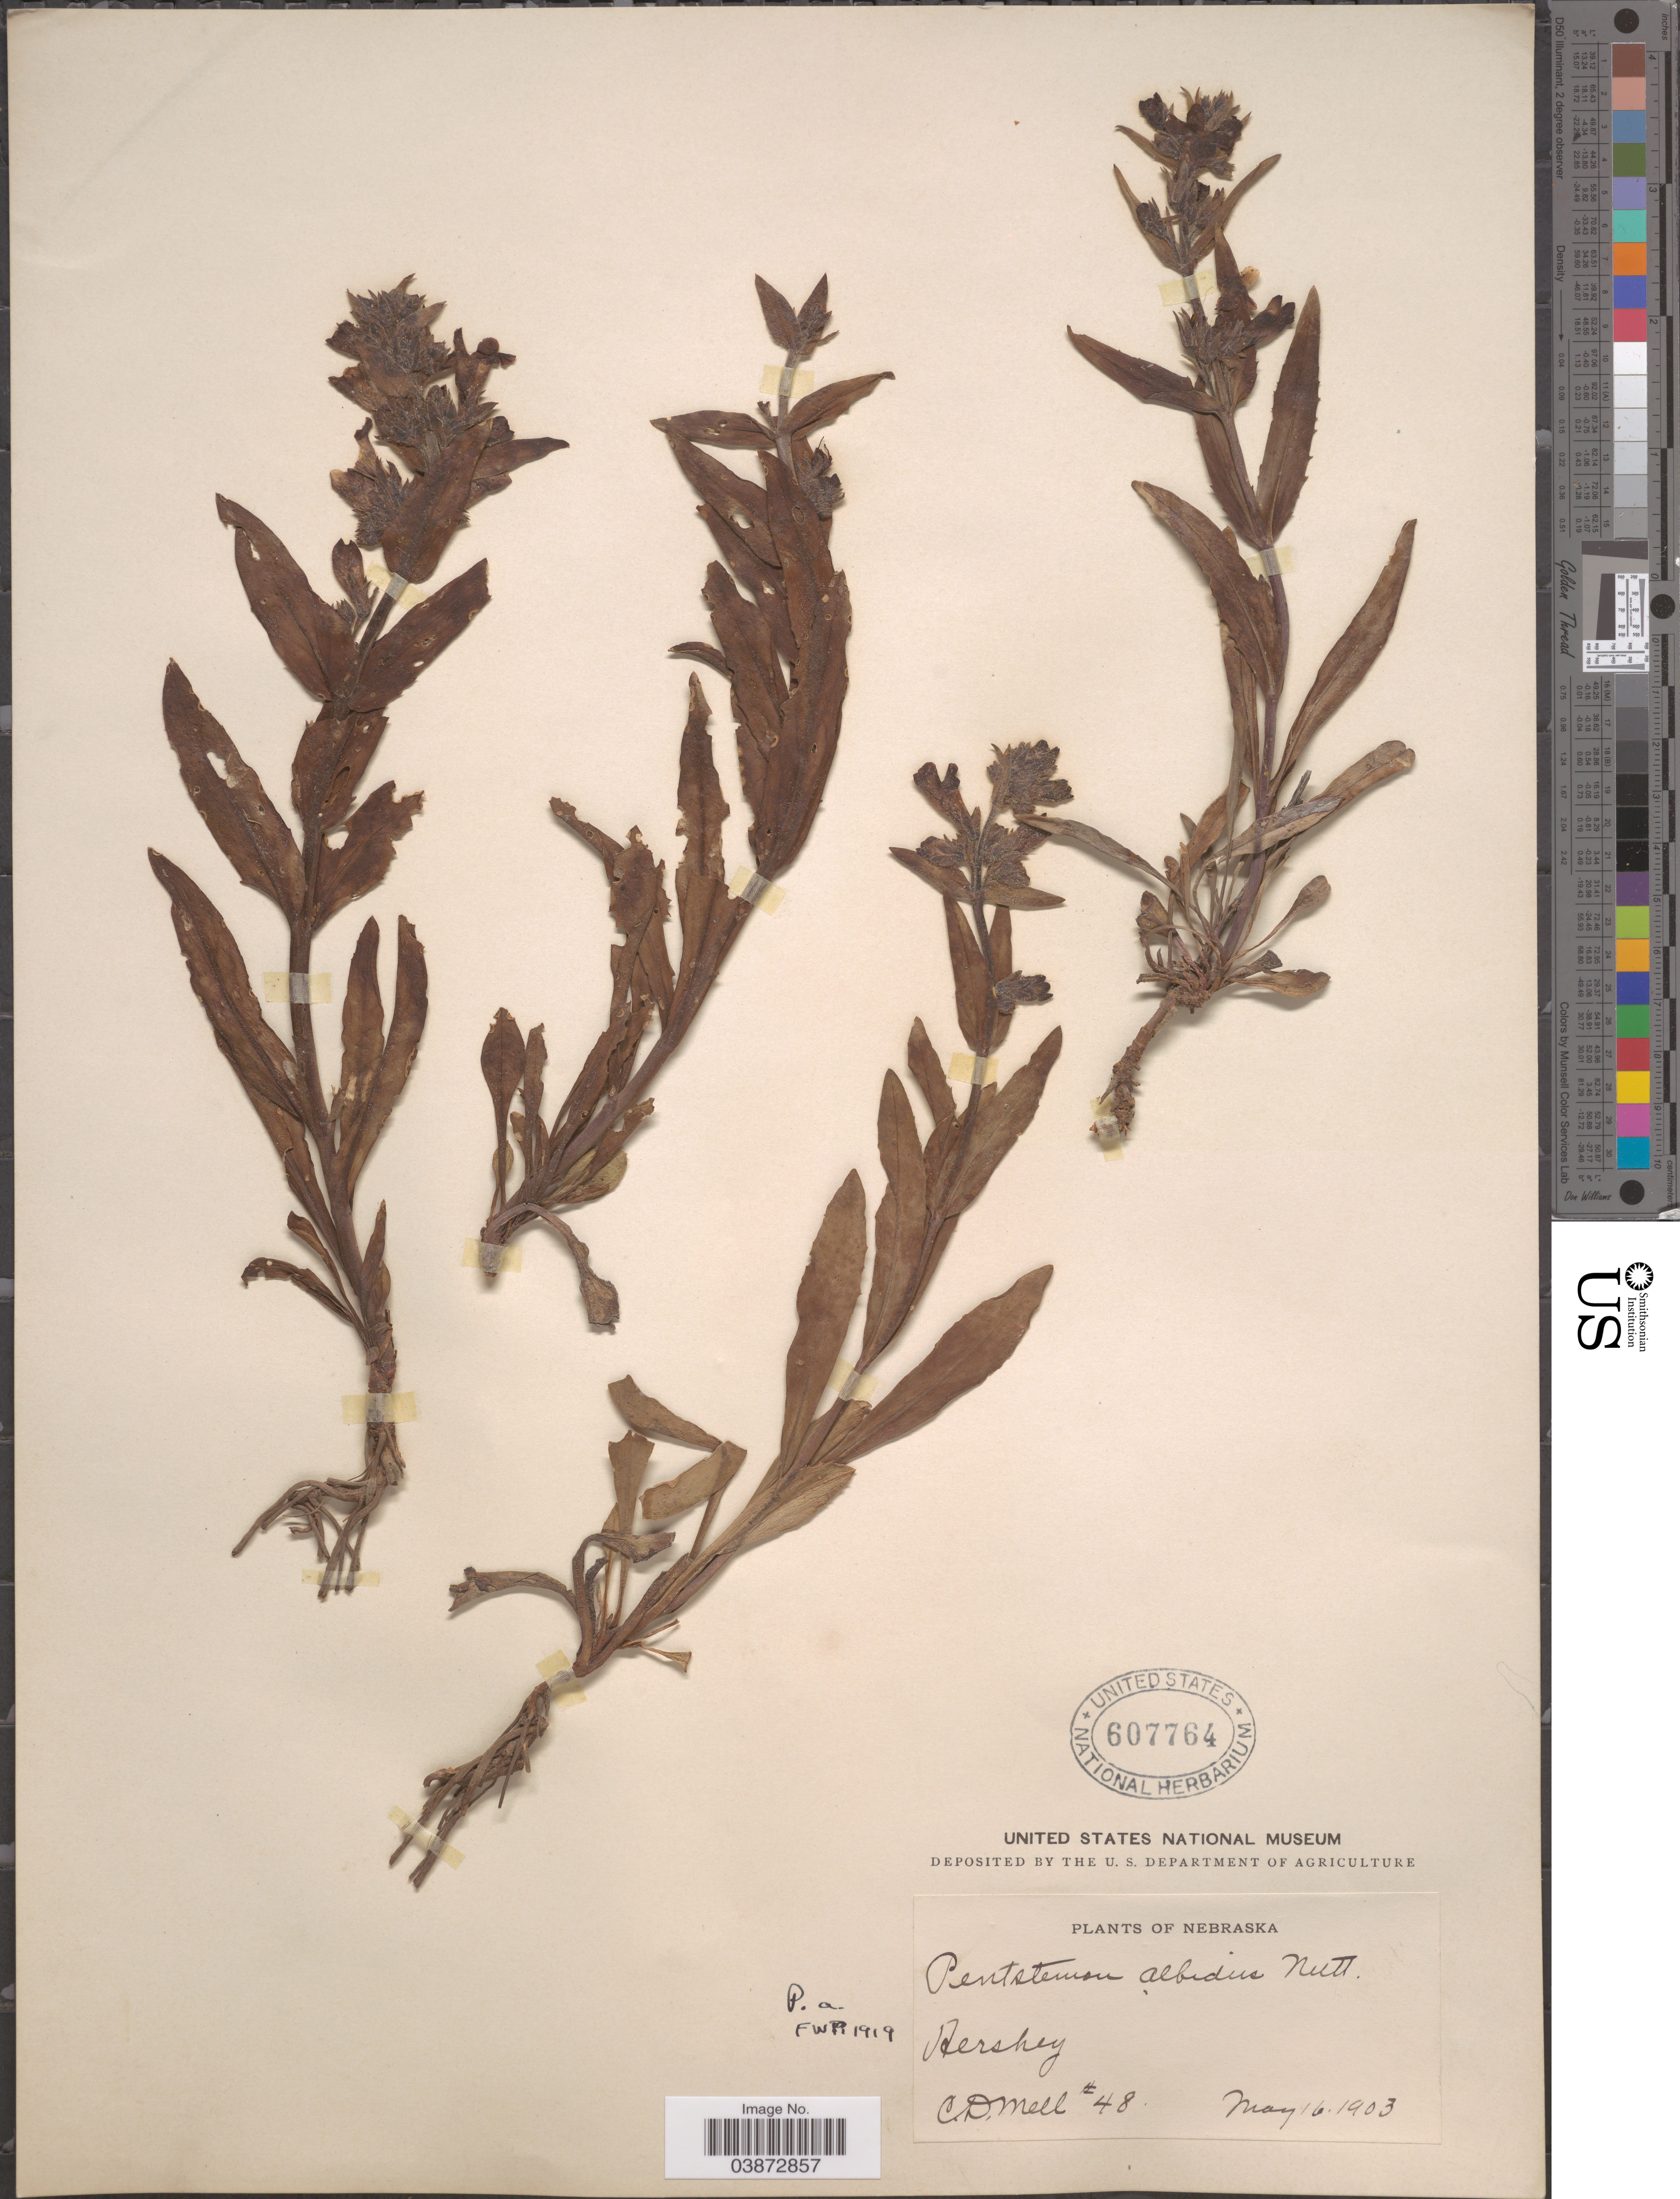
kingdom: Plantae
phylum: Tracheophyta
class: Magnoliopsida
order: Lamiales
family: Plantaginaceae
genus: Penstemon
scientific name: Penstemon albidus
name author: Nutt.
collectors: C. D. Mell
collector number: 48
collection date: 1903-05-16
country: United States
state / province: Nebraska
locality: Hershey.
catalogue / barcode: US 607764